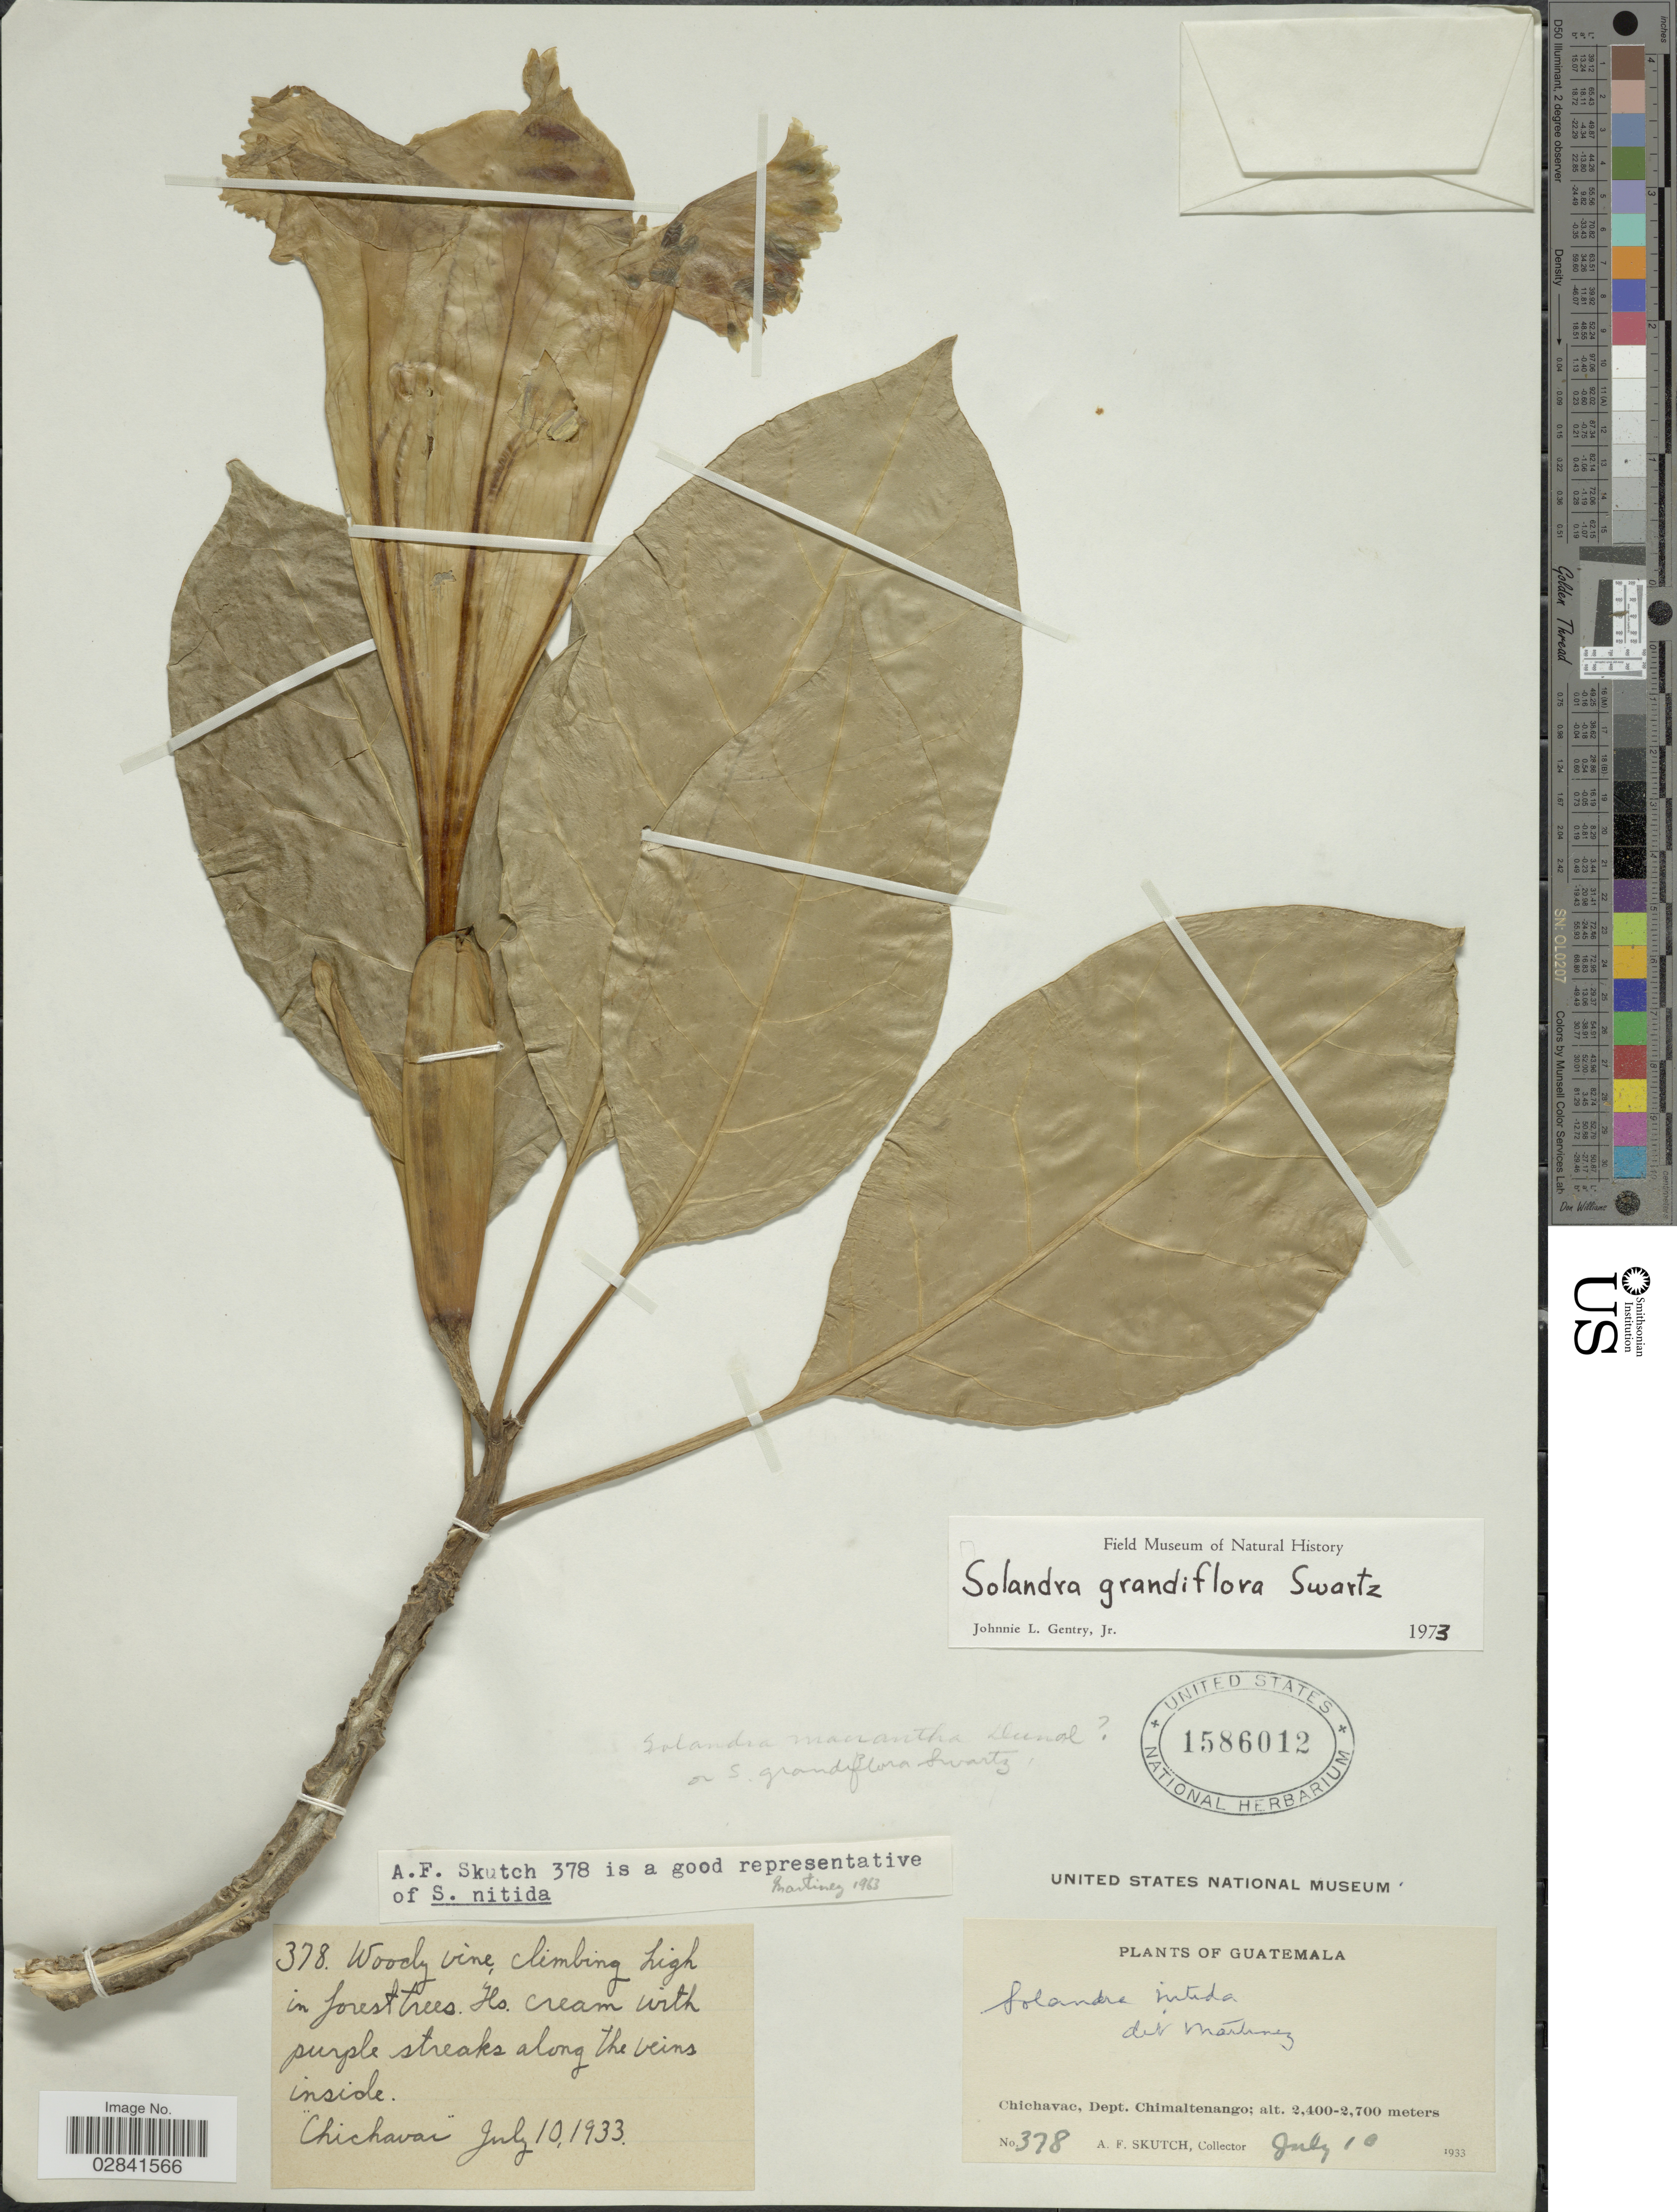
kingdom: Plantae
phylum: Tracheophyta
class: Magnoliopsida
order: Solanales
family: Solanaceae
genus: Solandra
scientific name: Solandra grandiflora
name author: Sw.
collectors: A. F. Skutch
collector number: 378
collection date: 1933-07-10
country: Guatemala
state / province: Chimaltenango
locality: Chichavac, Dept. Chimaltenango.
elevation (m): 2400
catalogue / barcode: US 1586012